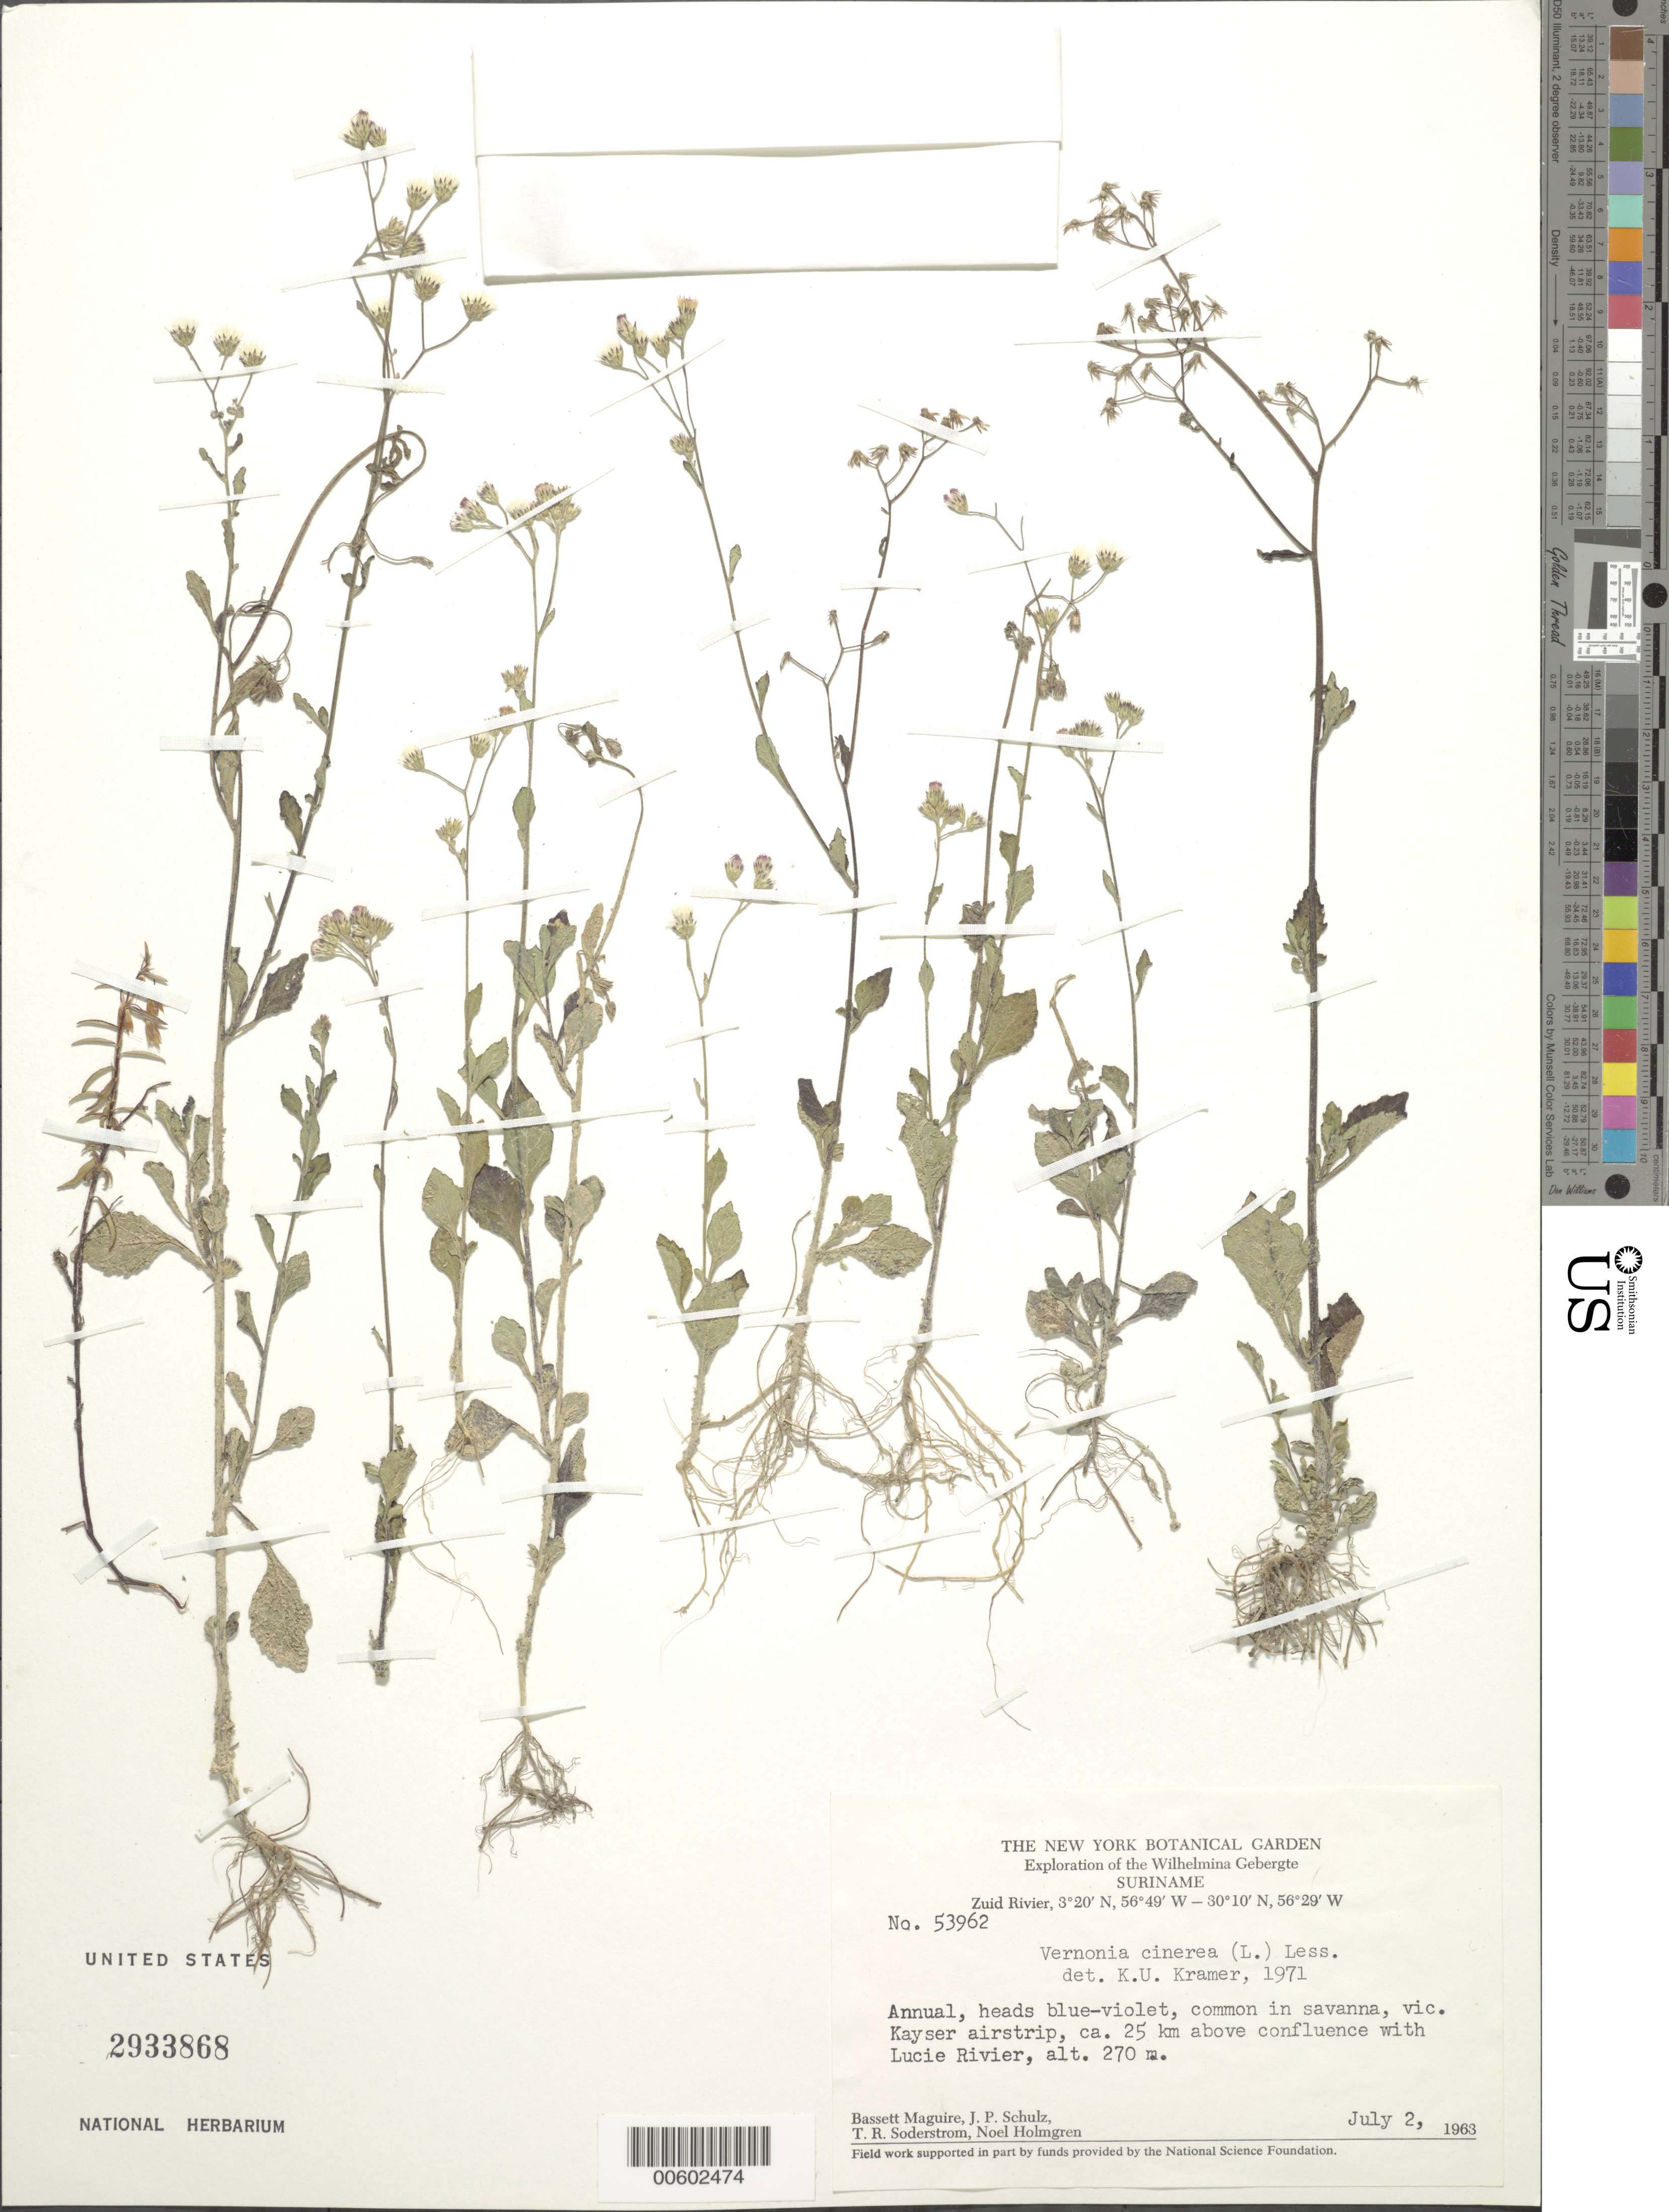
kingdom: Plantae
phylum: Tracheophyta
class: Magnoliopsida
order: Asterales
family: Asteraceae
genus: Cyanthillium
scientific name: Cyanthillium cinereum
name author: (L.) H. Rob.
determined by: Pruski, J. F.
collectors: B. Maguire, J. P. Schulz, T. R. Soderstrom & N. H. Holmgren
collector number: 53962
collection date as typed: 2-Jul-63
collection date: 1963-07-02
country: Suriname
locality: Kayser Airstrip, Zuid R., 45 km above confl. with Lucie R., Wilhelmina Gebergte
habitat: Savanna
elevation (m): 270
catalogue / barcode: US 2933868